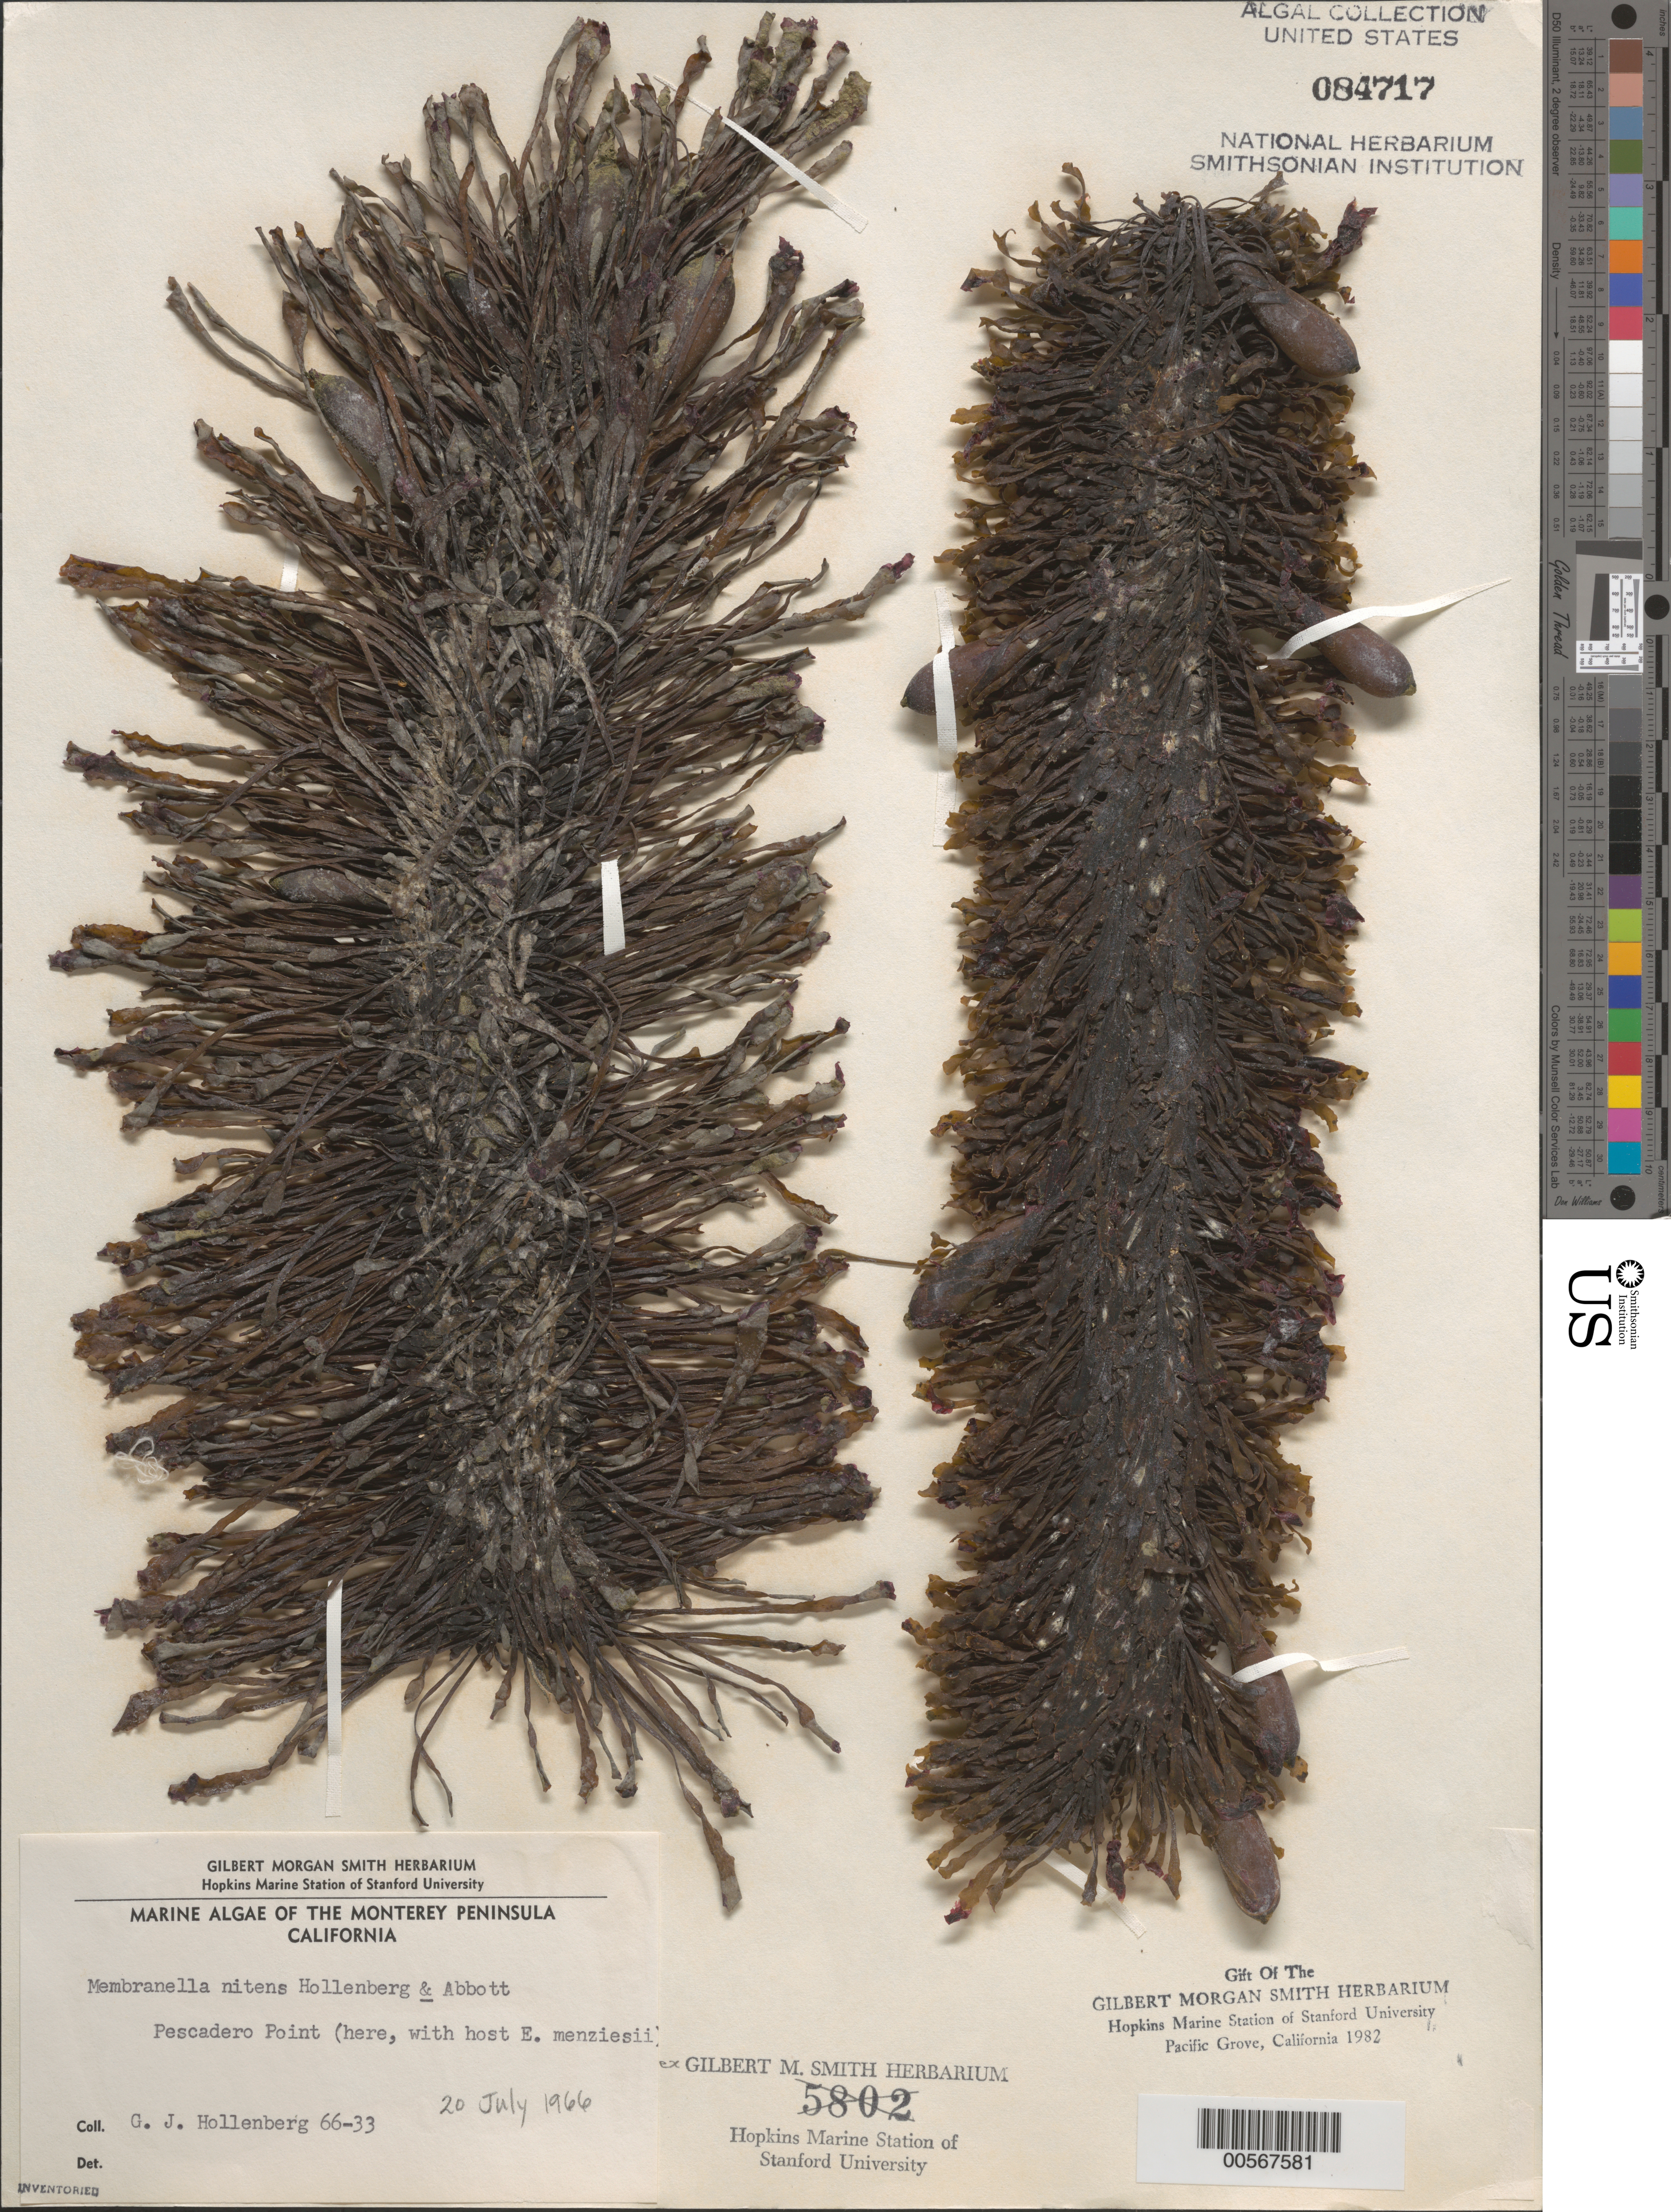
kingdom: Plantae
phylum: Rhodophyta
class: Compsopogonophyceae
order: Erythropeltidales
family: Erythrotrichiaceae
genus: Smithora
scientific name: Smithora naiadum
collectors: G. Hollenberg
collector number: GJH 66-33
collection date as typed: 20 Jul 1966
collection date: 1966-07-20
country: United States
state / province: California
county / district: Monterey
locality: Pescadero Point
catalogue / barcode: US 84717